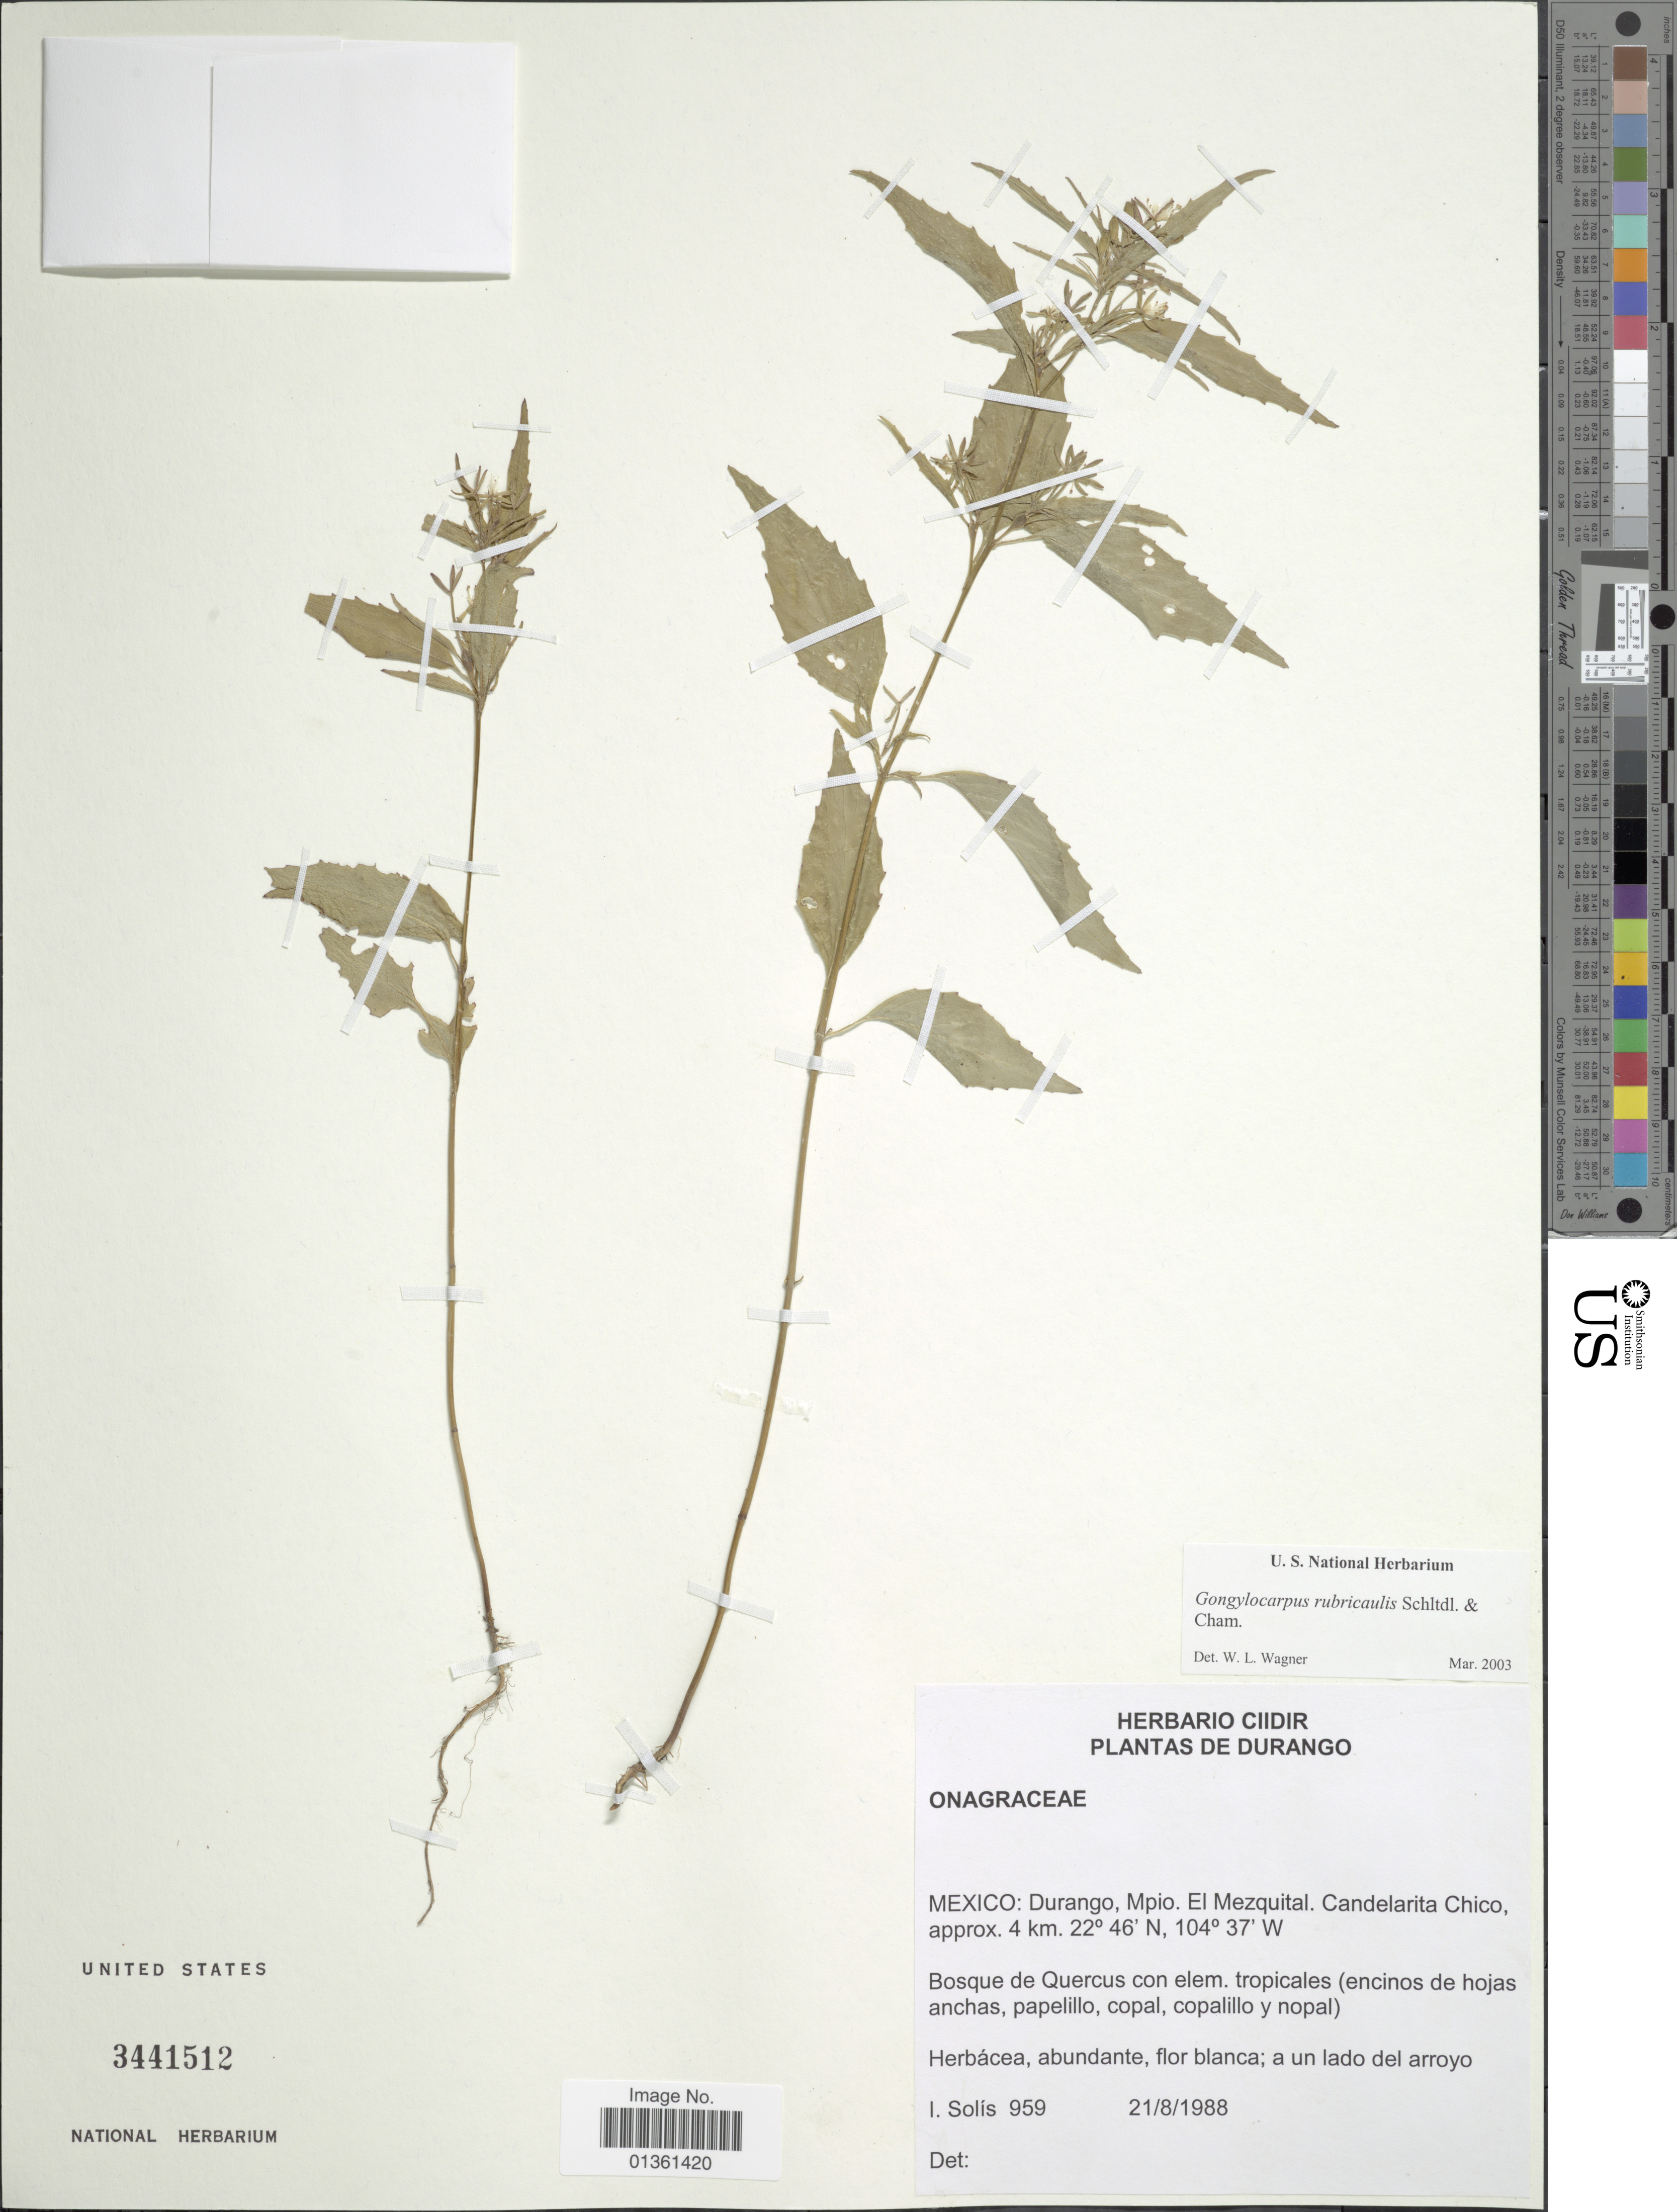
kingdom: Plantae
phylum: Tracheophyta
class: Magnoliopsida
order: Myrtales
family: Onagraceae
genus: Gongylocarpus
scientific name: Gongylocarpus rubricaulis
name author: Schltdl. & Cham.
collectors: I. Solis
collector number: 959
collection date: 1988-08-21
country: Mexico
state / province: Durango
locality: Mpio. El Mezquital. Candelarita Chico.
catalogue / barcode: US 3441512